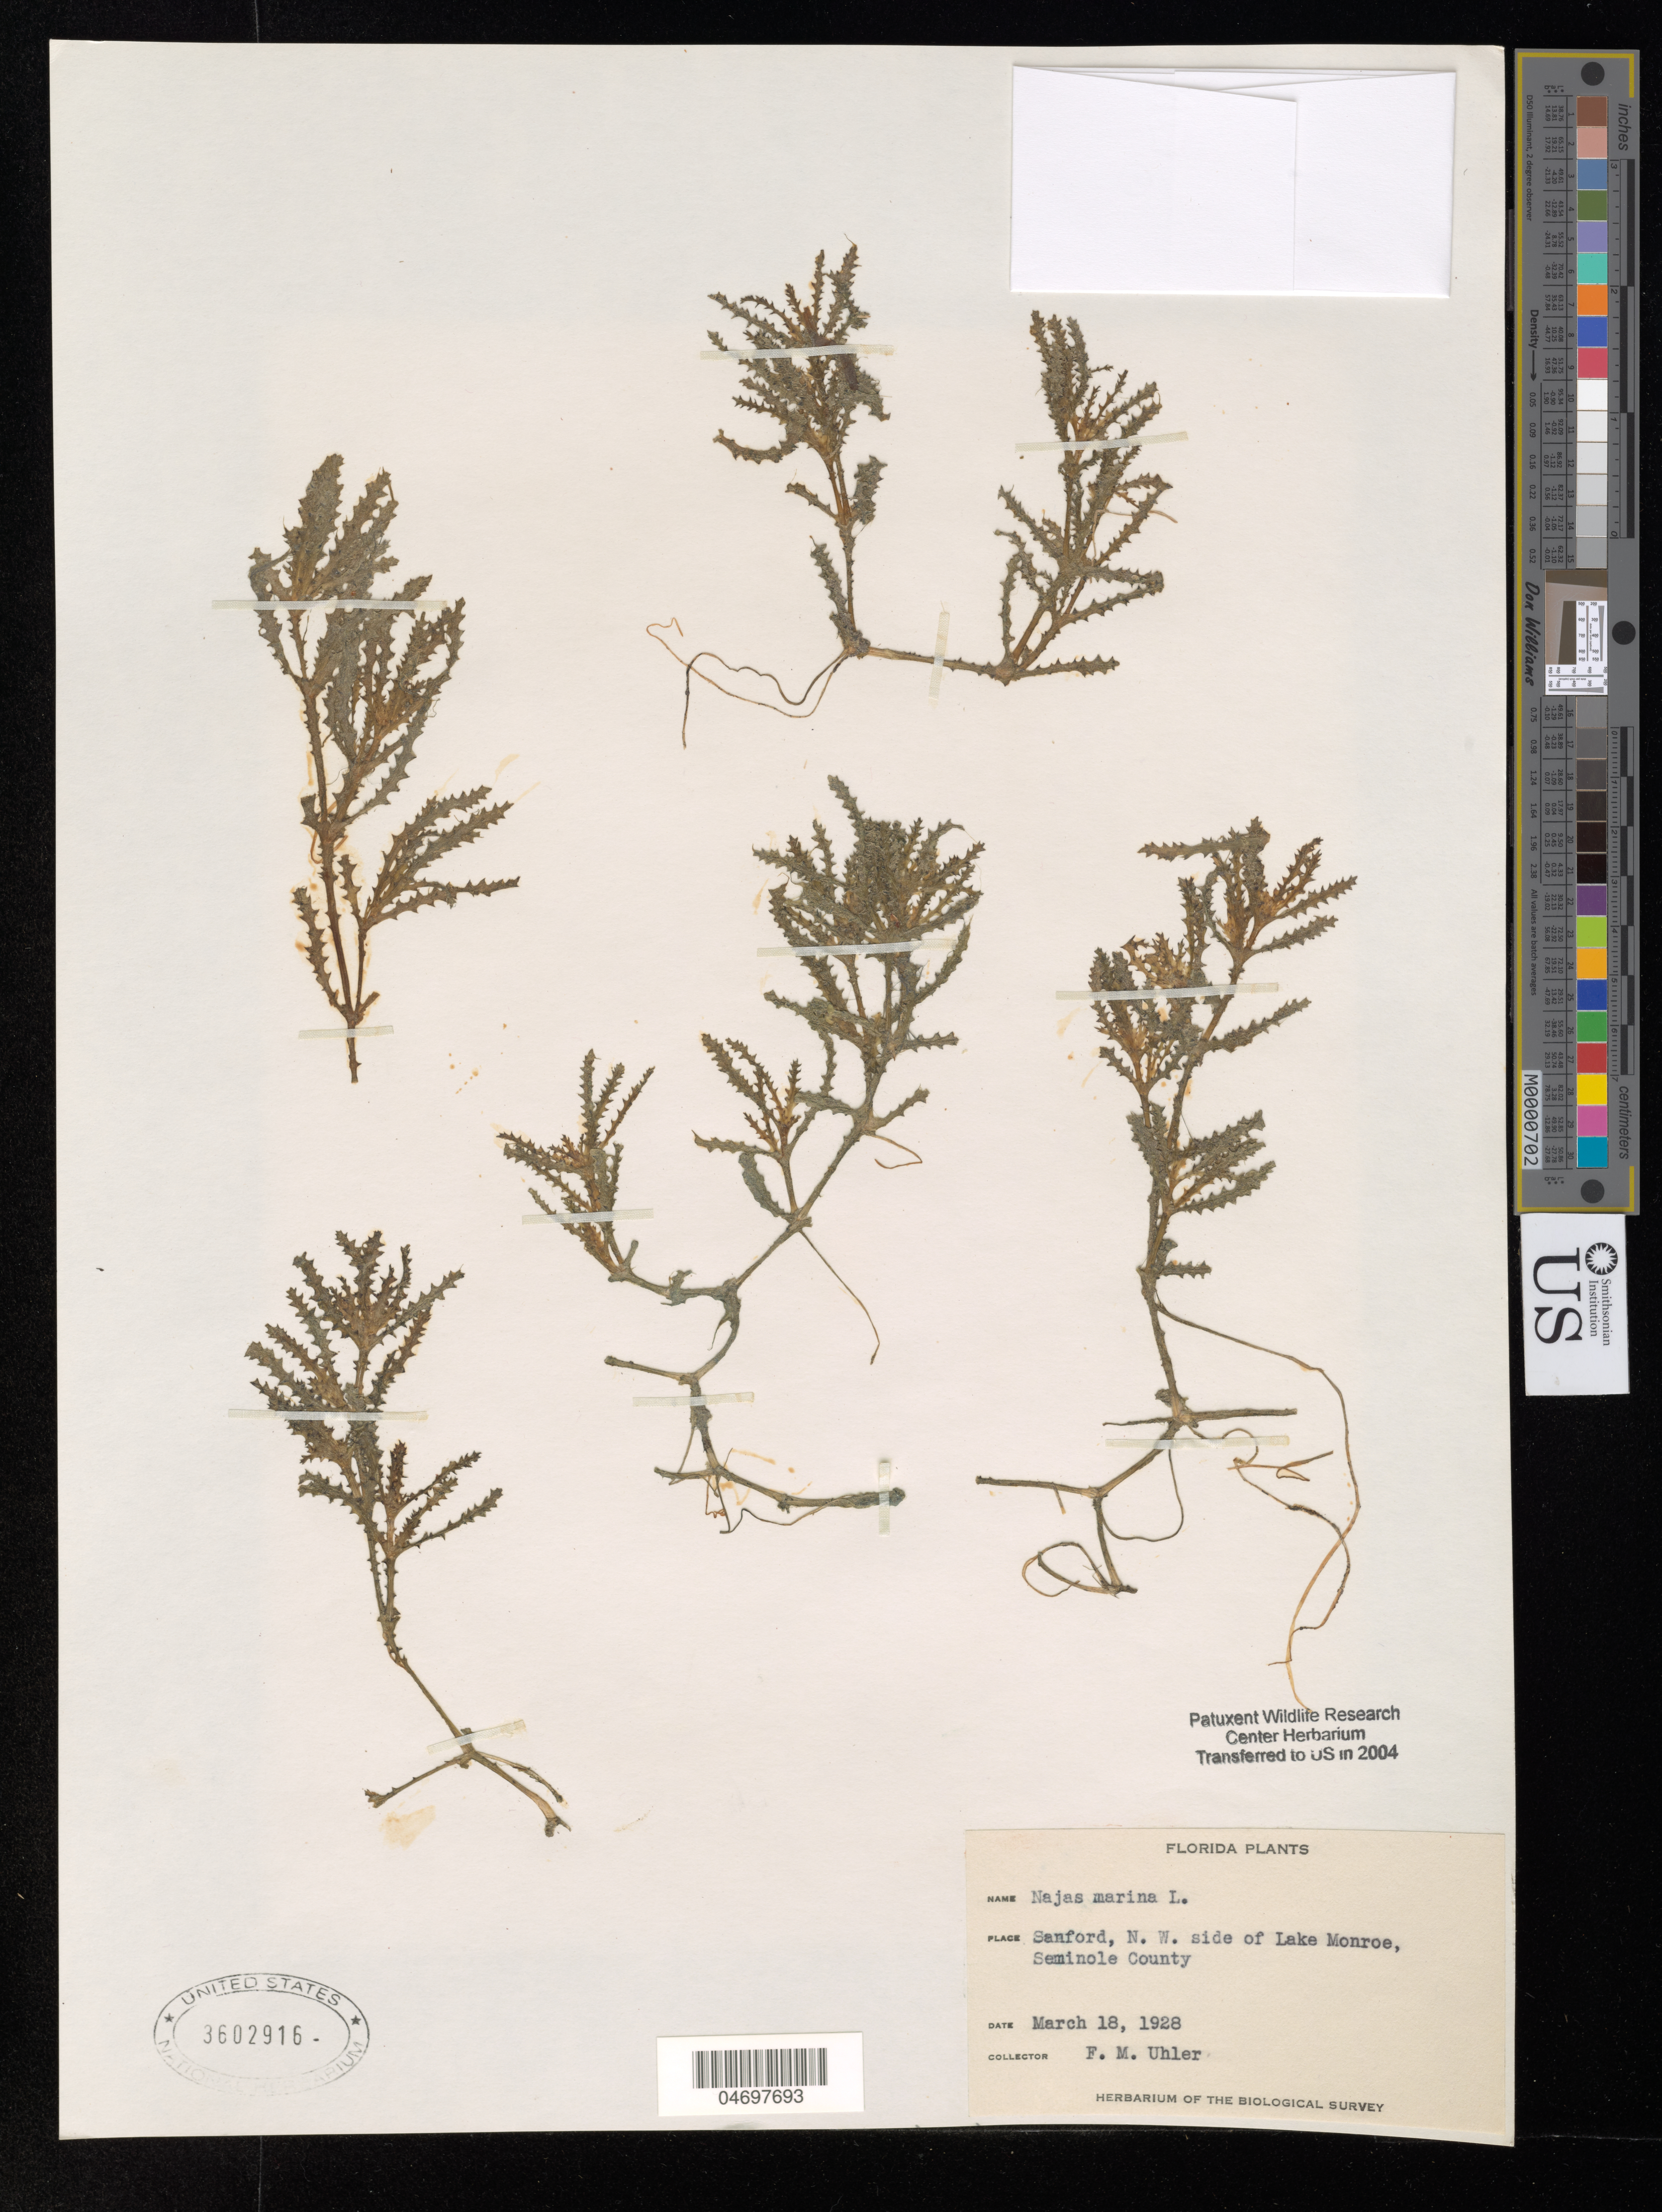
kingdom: Plantae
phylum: Tracheophyta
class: Liliopsida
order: Alismatales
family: Hydrocharitaceae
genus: Najas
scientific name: Najas marina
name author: L.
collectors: F. M. Uhler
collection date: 1928-03-18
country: United States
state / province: Florida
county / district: Seminole Co.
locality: Sanford, NW side of Lake Monroe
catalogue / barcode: US 3602916